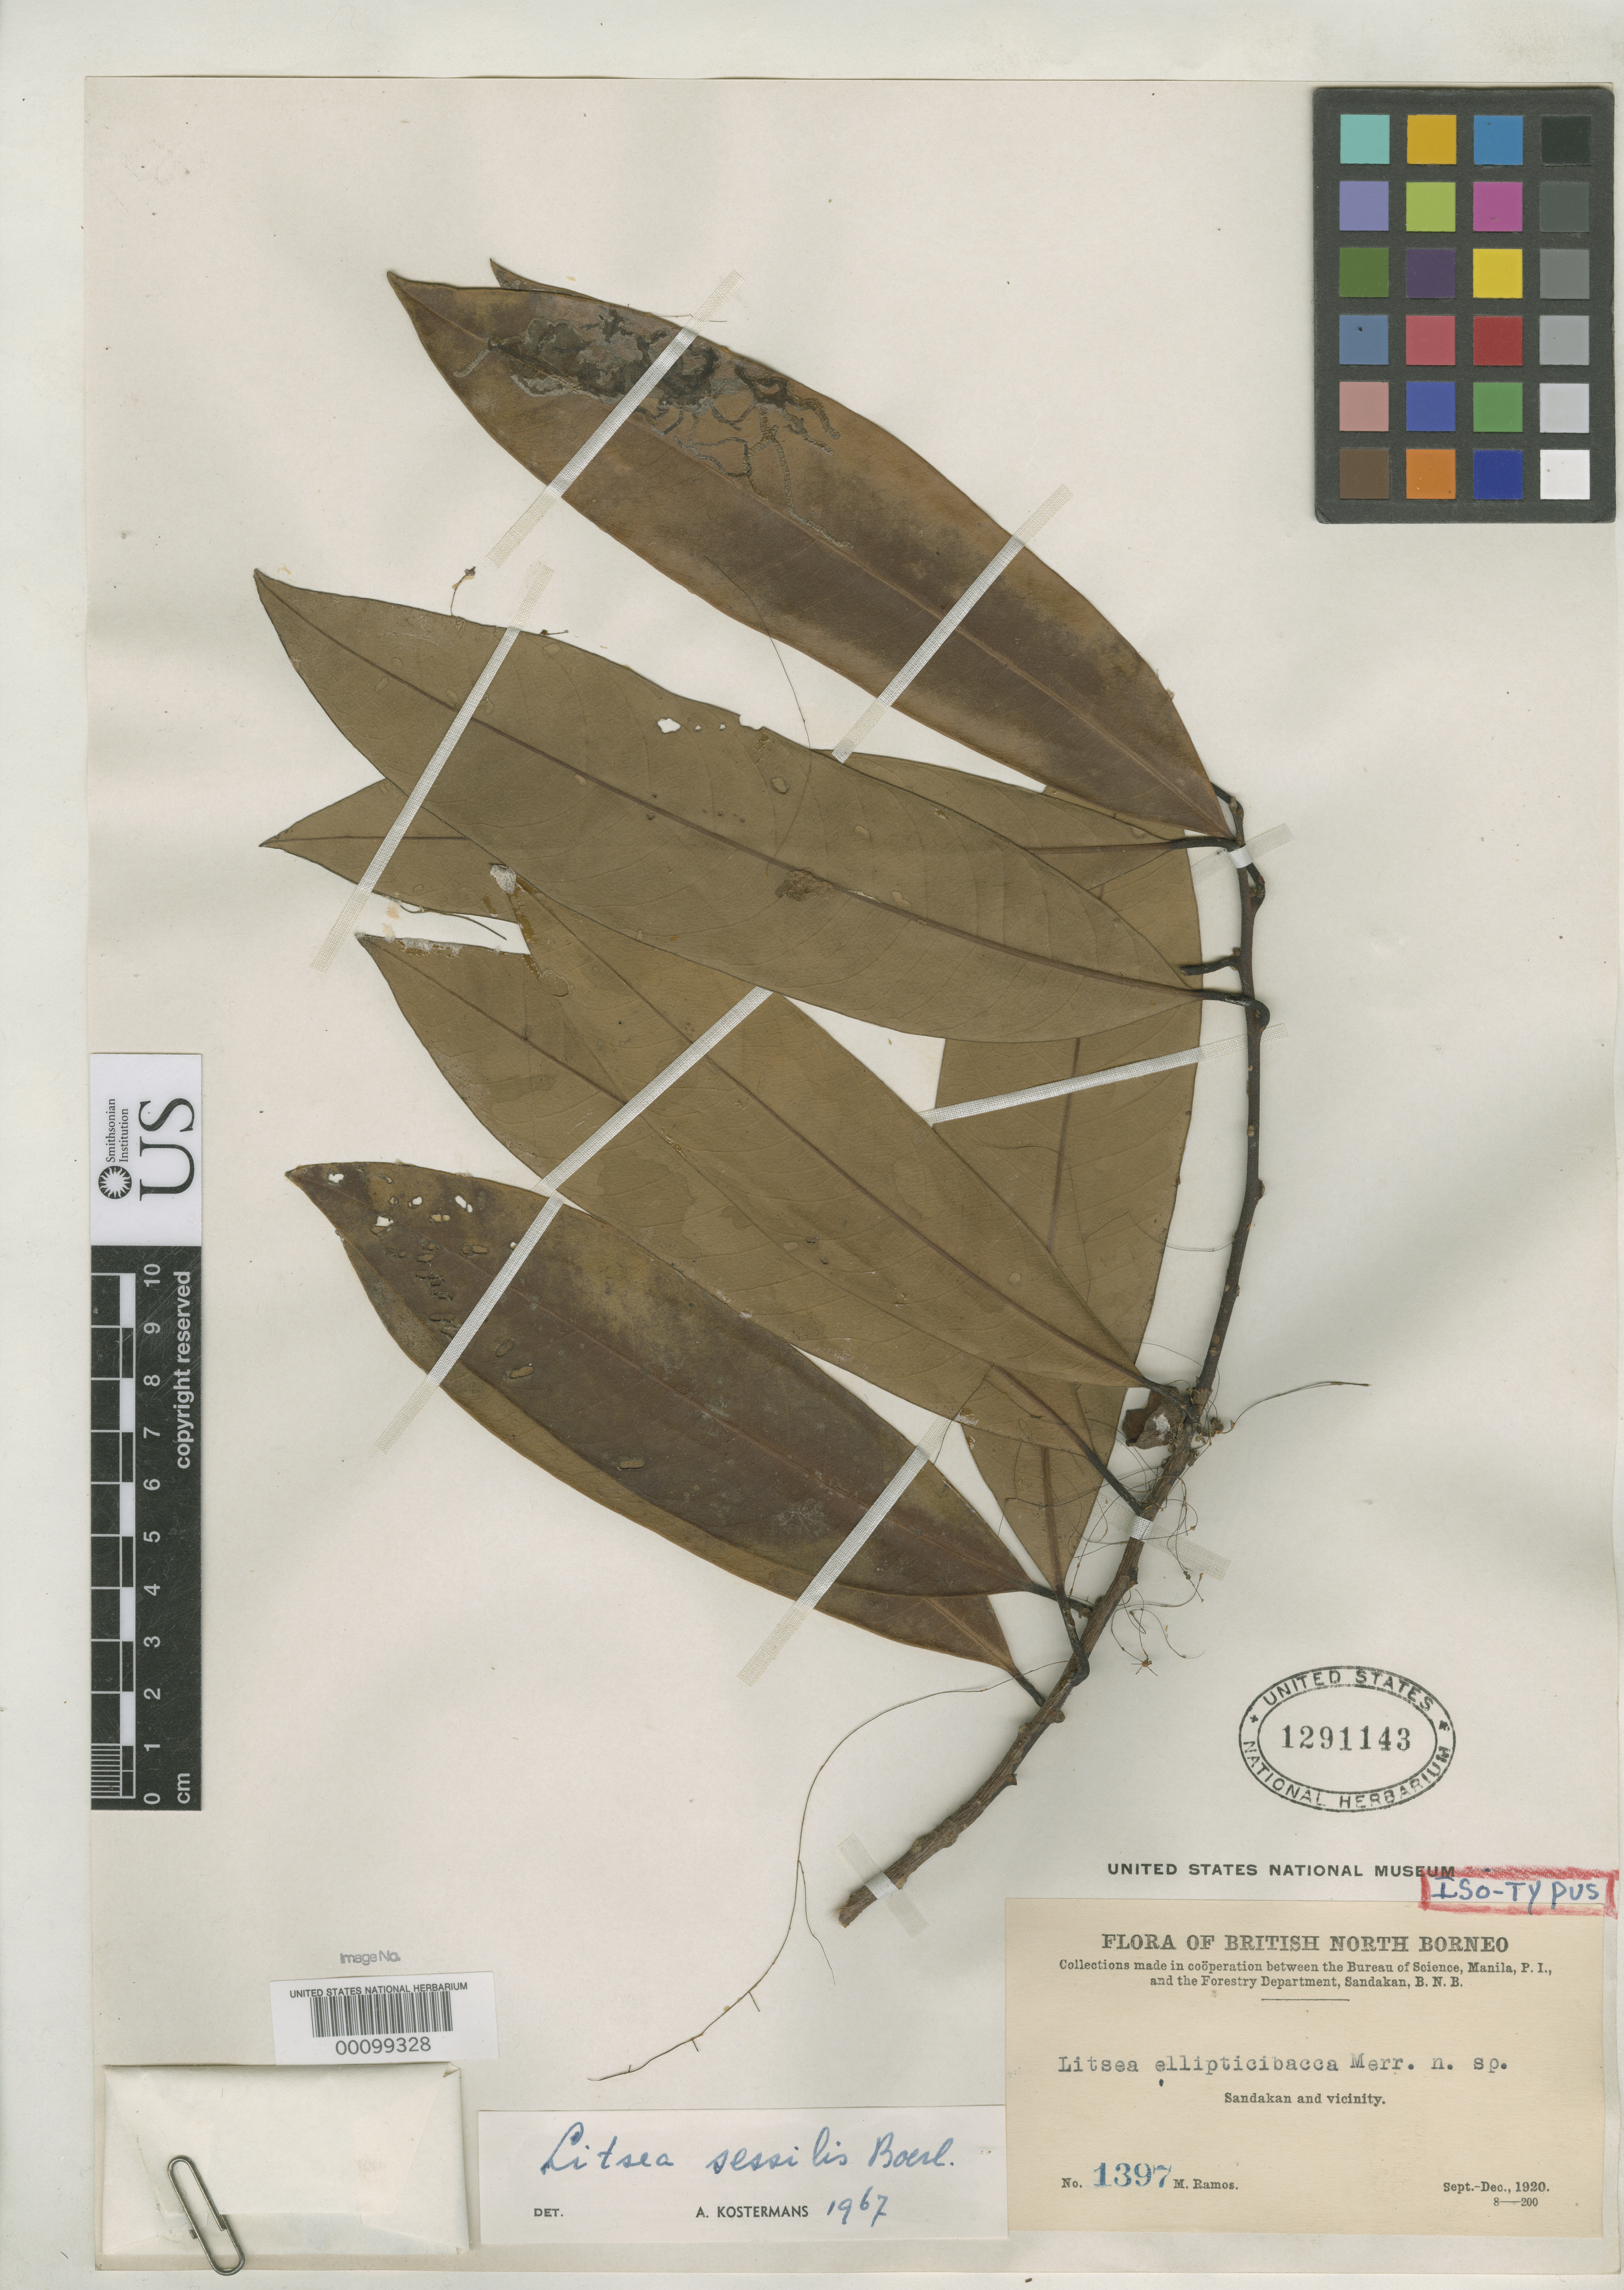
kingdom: Plantae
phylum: Tracheophyta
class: Magnoliopsida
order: Laurales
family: Lauraceae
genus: Litsea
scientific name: Litsea ellipticibacca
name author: Merr.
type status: Isotype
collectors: M. Ramos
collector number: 1397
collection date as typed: Sep 1920 to -- Dec 1920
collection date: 1920-09/1920-12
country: Malaysia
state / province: Sabah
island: Borneo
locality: Sandakan.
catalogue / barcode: US 1291143